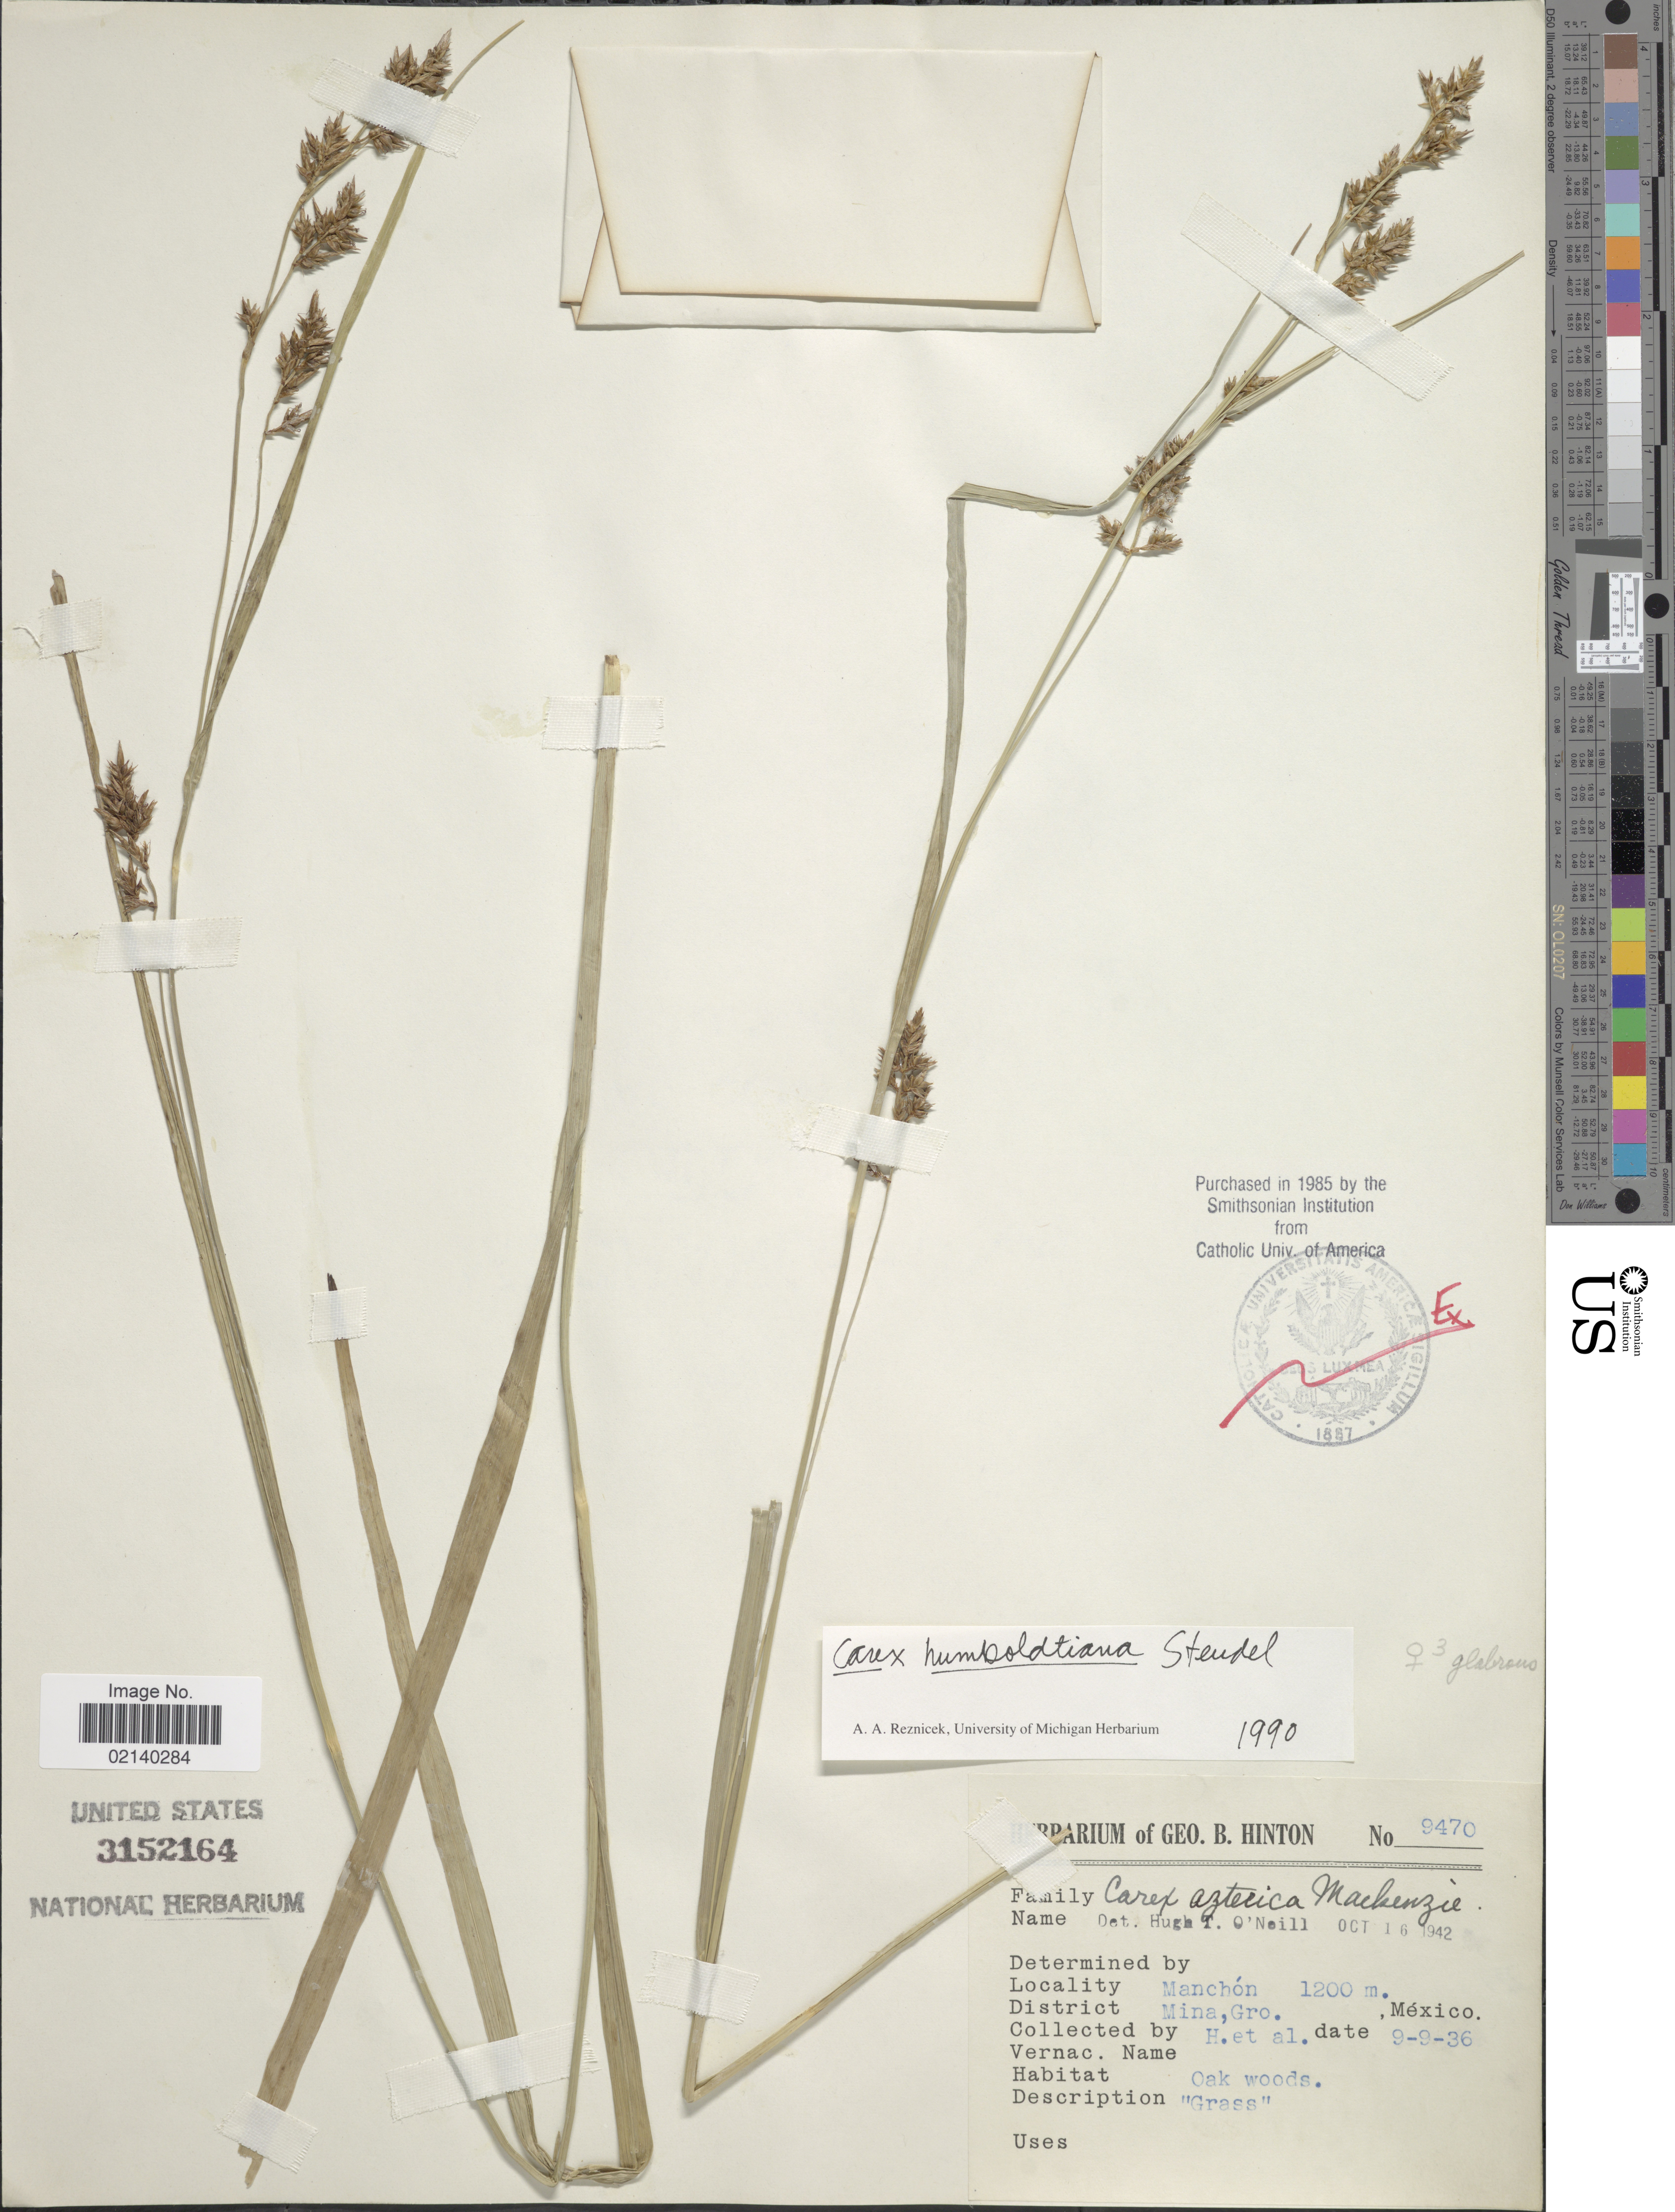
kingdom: Plantae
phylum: Tracheophyta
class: Liliopsida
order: Poales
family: Cyperaceae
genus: Carex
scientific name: Carex humboldtiana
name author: Steud.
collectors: G. B. Hinton & et al.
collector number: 9470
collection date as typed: Transcribed d/m/y: 9/9/36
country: Mexico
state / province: Guerrero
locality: Manchon, District Mina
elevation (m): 1200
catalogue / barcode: US 3152164